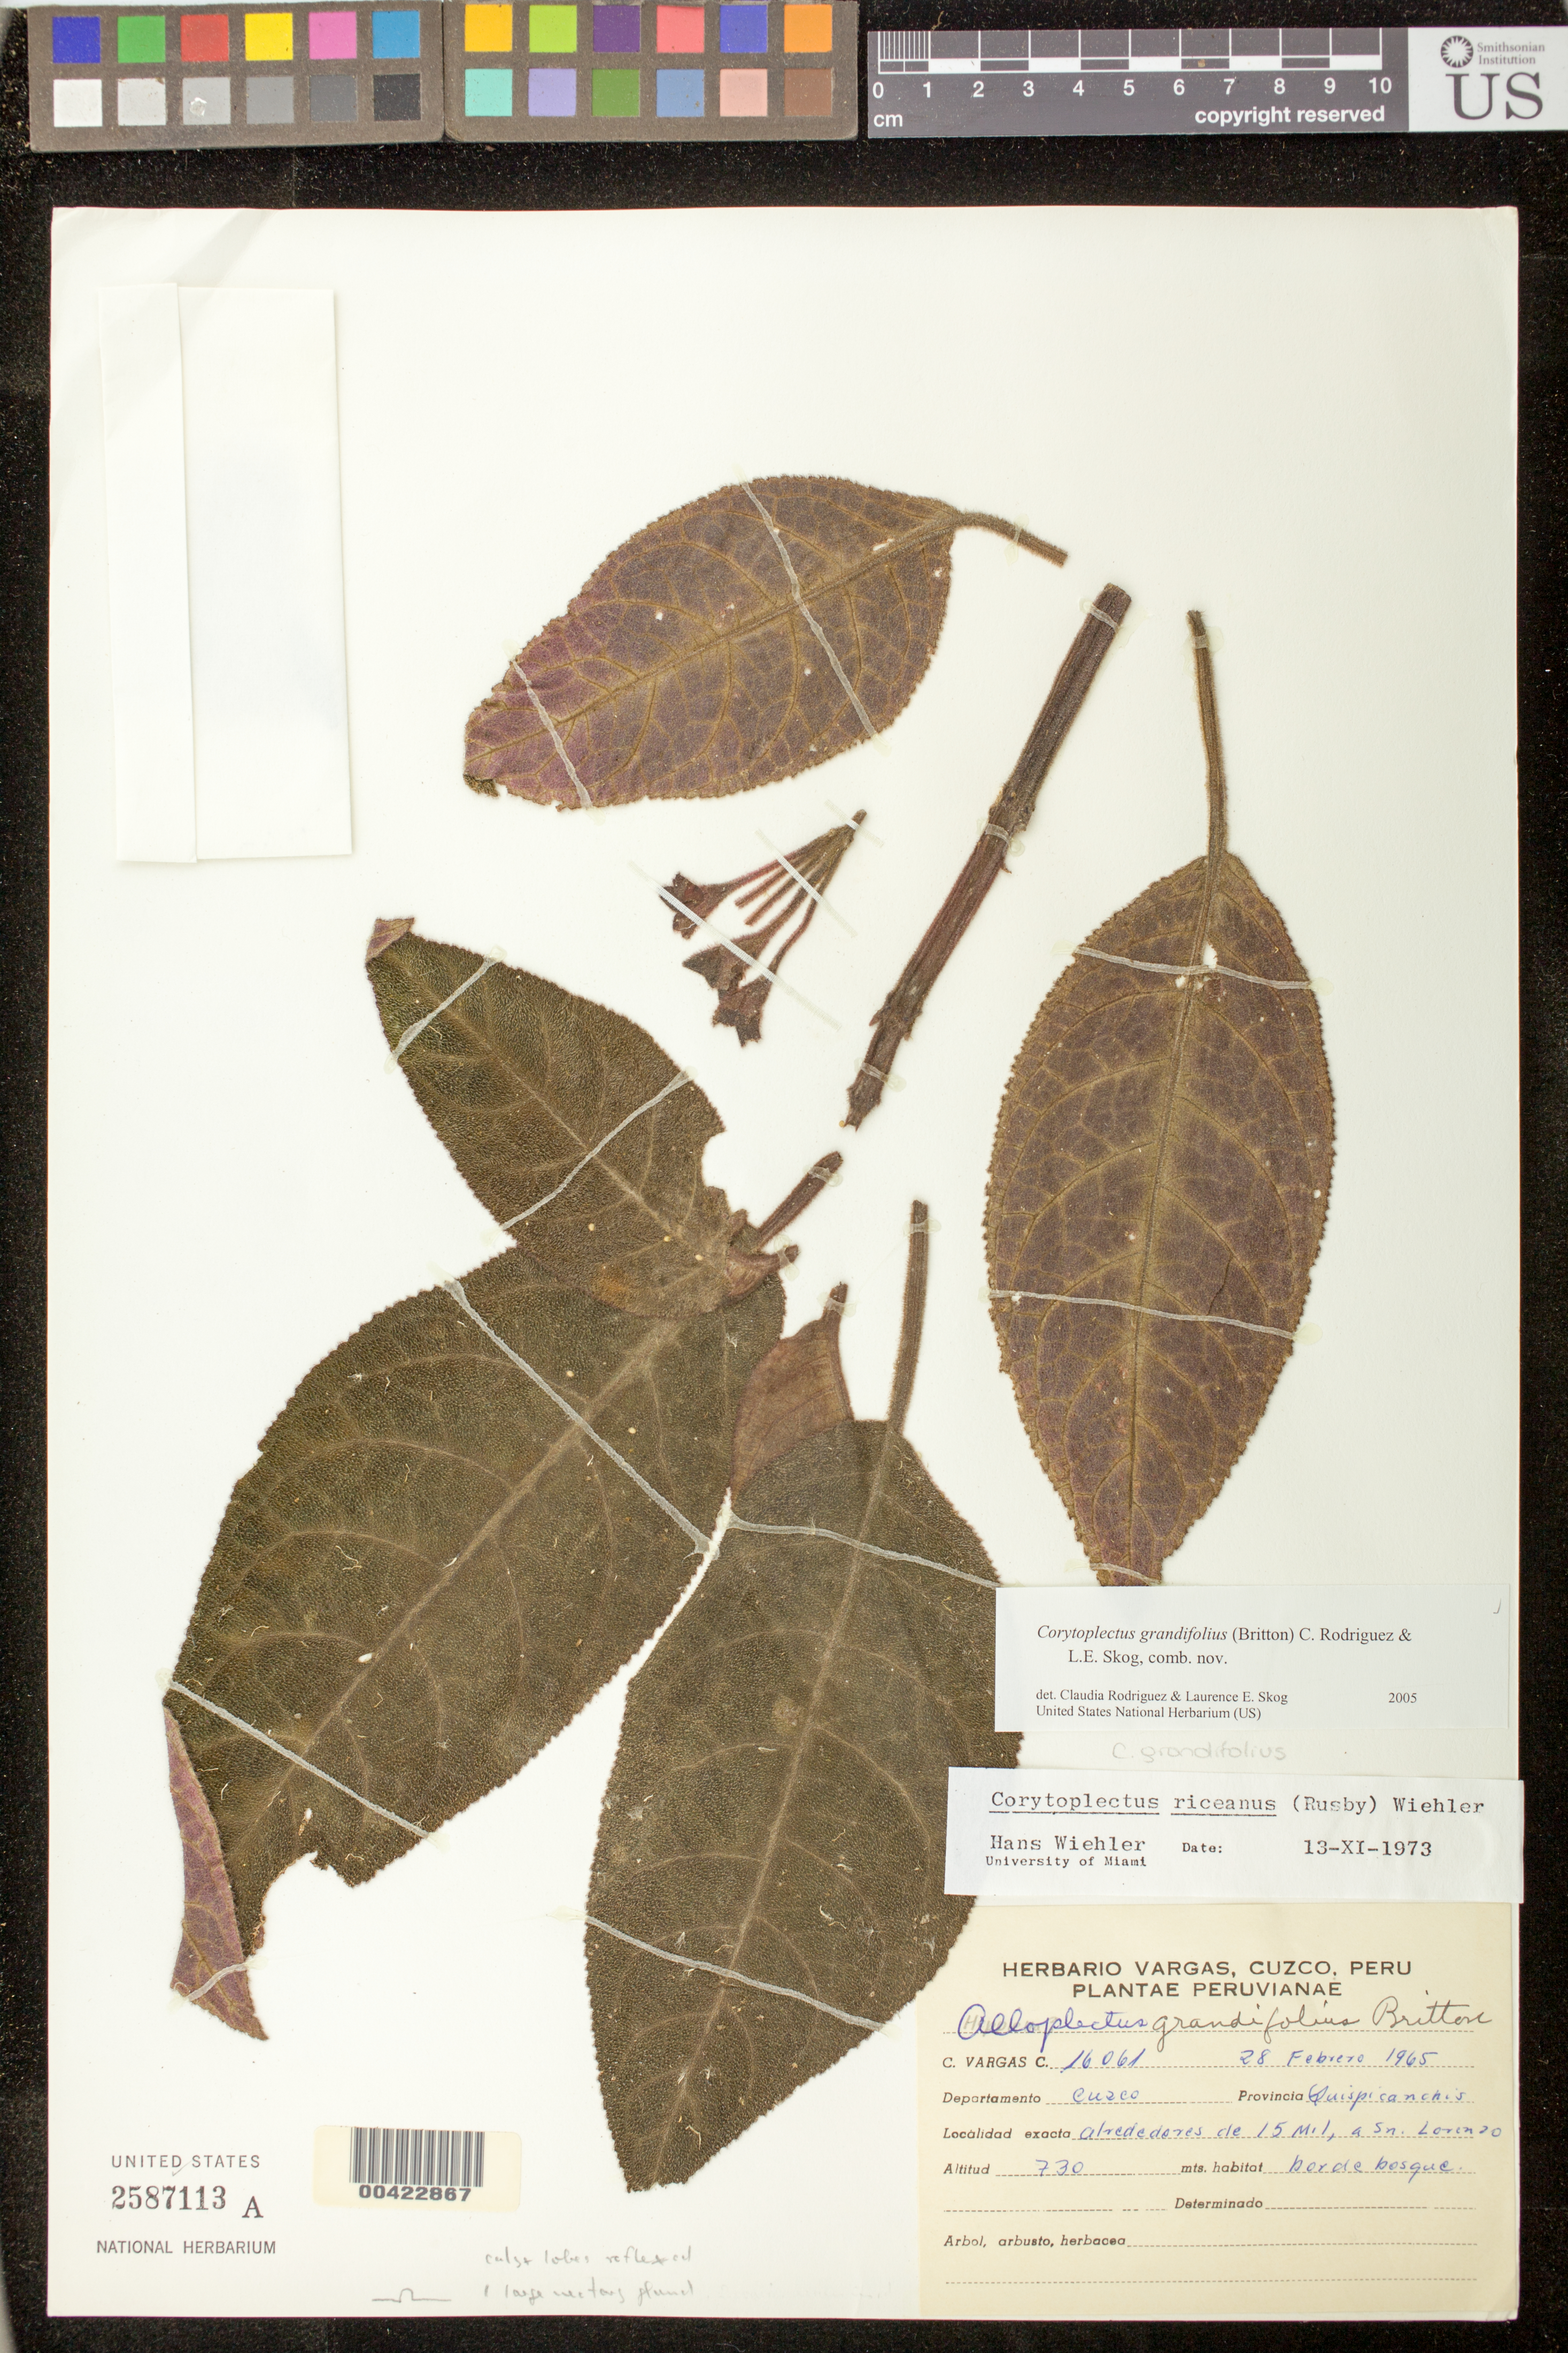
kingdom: Plantae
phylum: Tracheophyta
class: Magnoliopsida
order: Lamiales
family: Gesneriaceae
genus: Corytoplectus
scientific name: Corytoplectus grandifolius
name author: (Britton ex Rusby) Rodr.-Flores & L.E. Skog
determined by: Rodríguez-Flores, C. I.; Skog, L. E.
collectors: C. Vargas C.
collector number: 16061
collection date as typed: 28 Feb 1965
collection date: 1965-02-28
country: Peru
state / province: Cusco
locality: Prov. Quispicanchis, alrededores de 15 Mil, a Sn. Lorenzo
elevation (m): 730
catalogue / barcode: US 2587113A